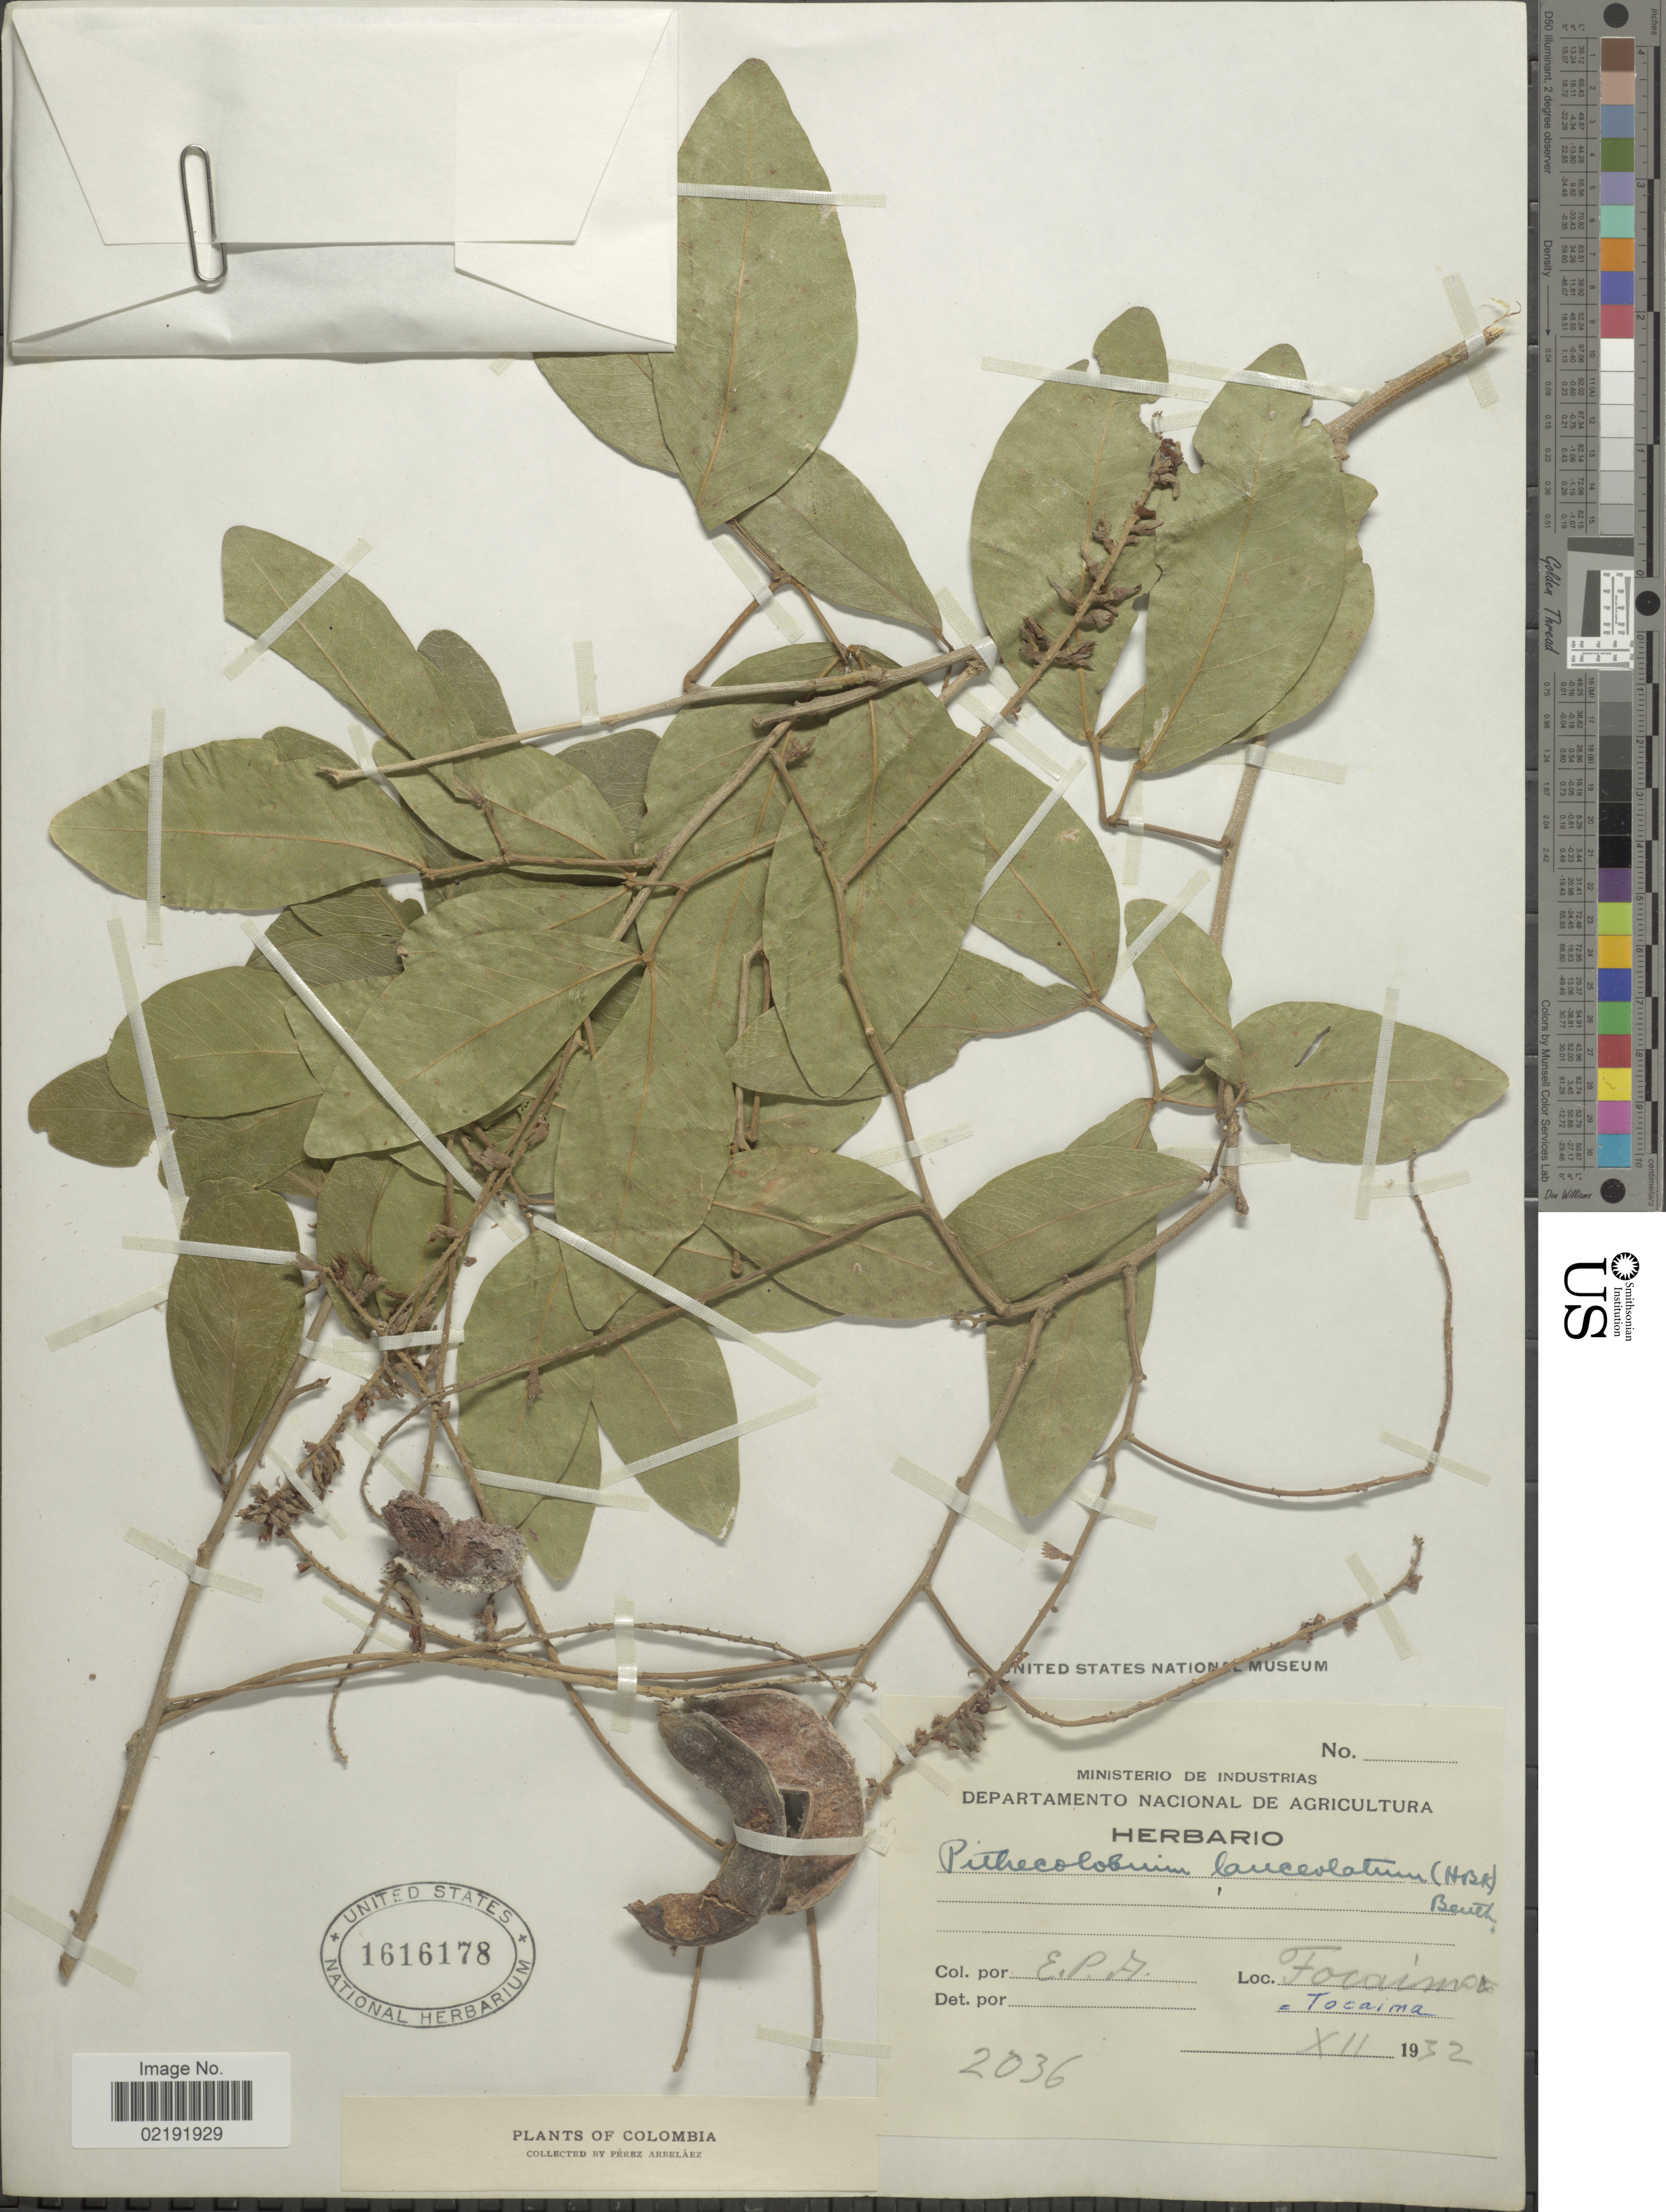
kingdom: Plantae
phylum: Tracheophyta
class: Magnoliopsida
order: Fabales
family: Fabaceae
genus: Pithecellobium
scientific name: Pithecellobium lanceolatum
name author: (Humb. & Bonpl. ex Willd.) Benth.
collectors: E. Pérez Arbeláez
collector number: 2036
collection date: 1932-12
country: Colombia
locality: Tocaima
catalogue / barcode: US 1616178